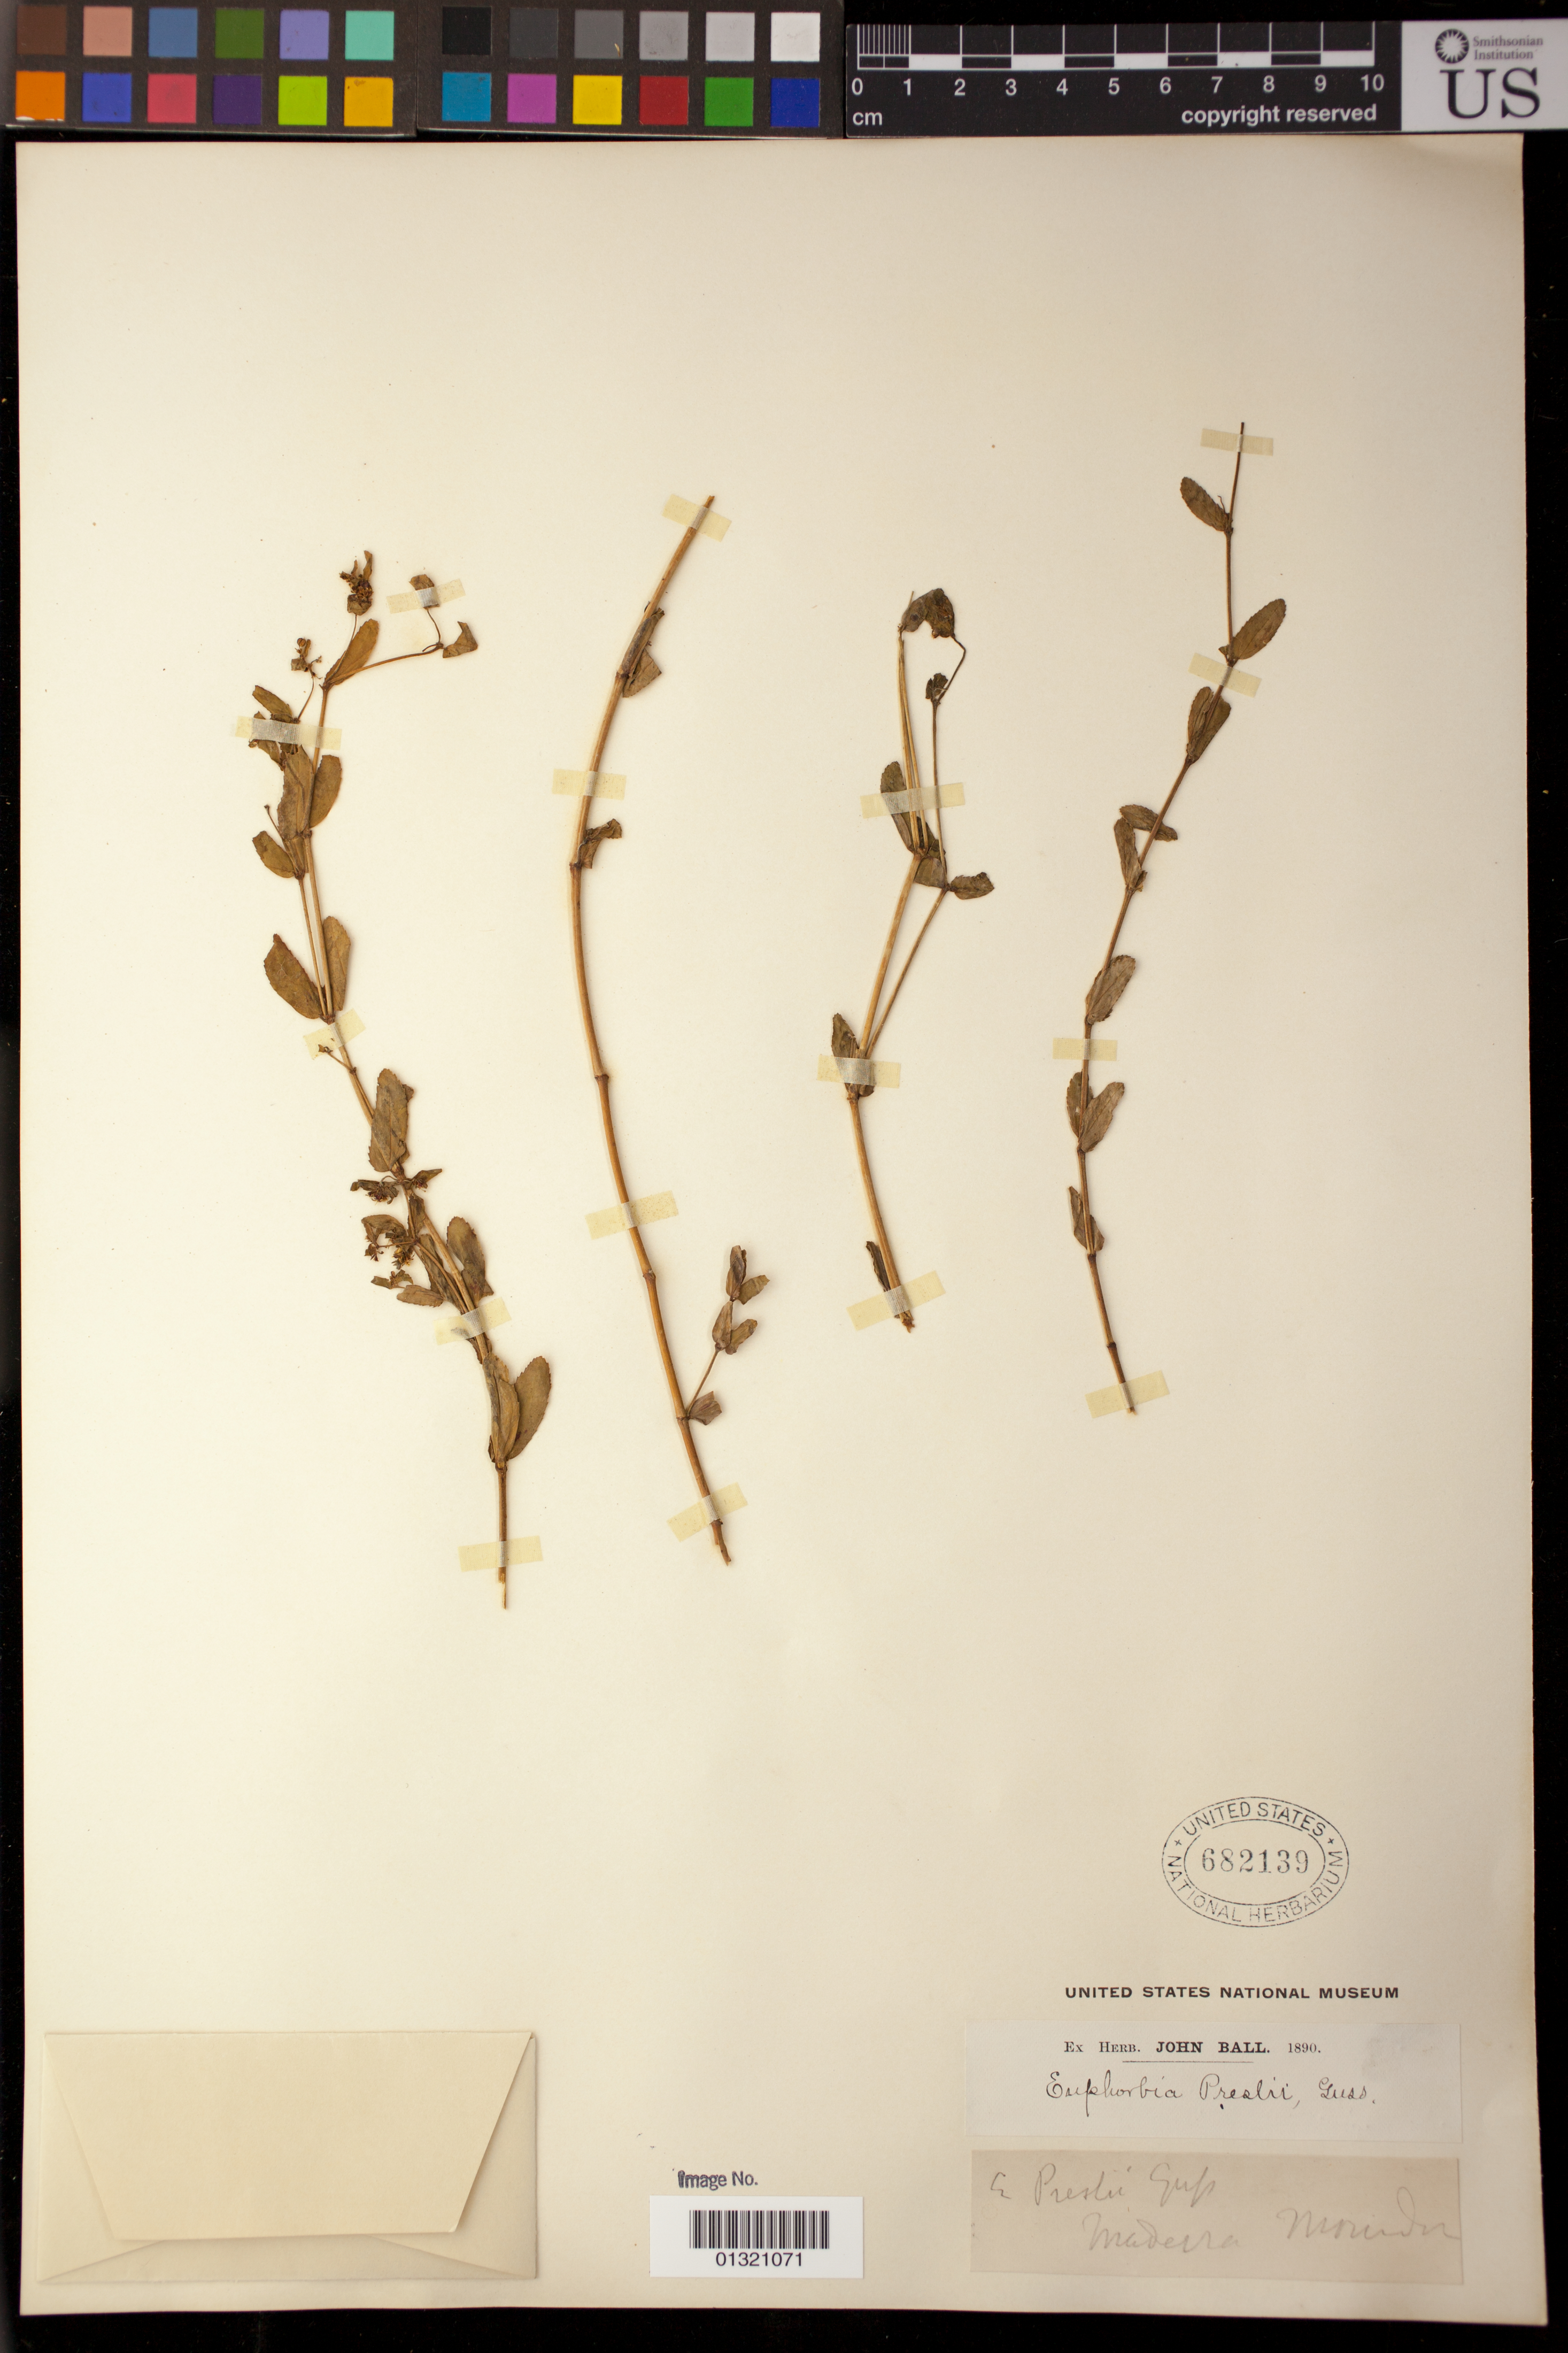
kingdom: Plantae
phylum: Tracheophyta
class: Magnoliopsida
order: Malpighiales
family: Euphorbiaceae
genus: Euphorbia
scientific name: Euphorbia nutans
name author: Lag.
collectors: ex herb. John Ball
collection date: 1890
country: Portugal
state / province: Madeira (Aut. Reg.)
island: Madeira Is.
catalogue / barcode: US 682139